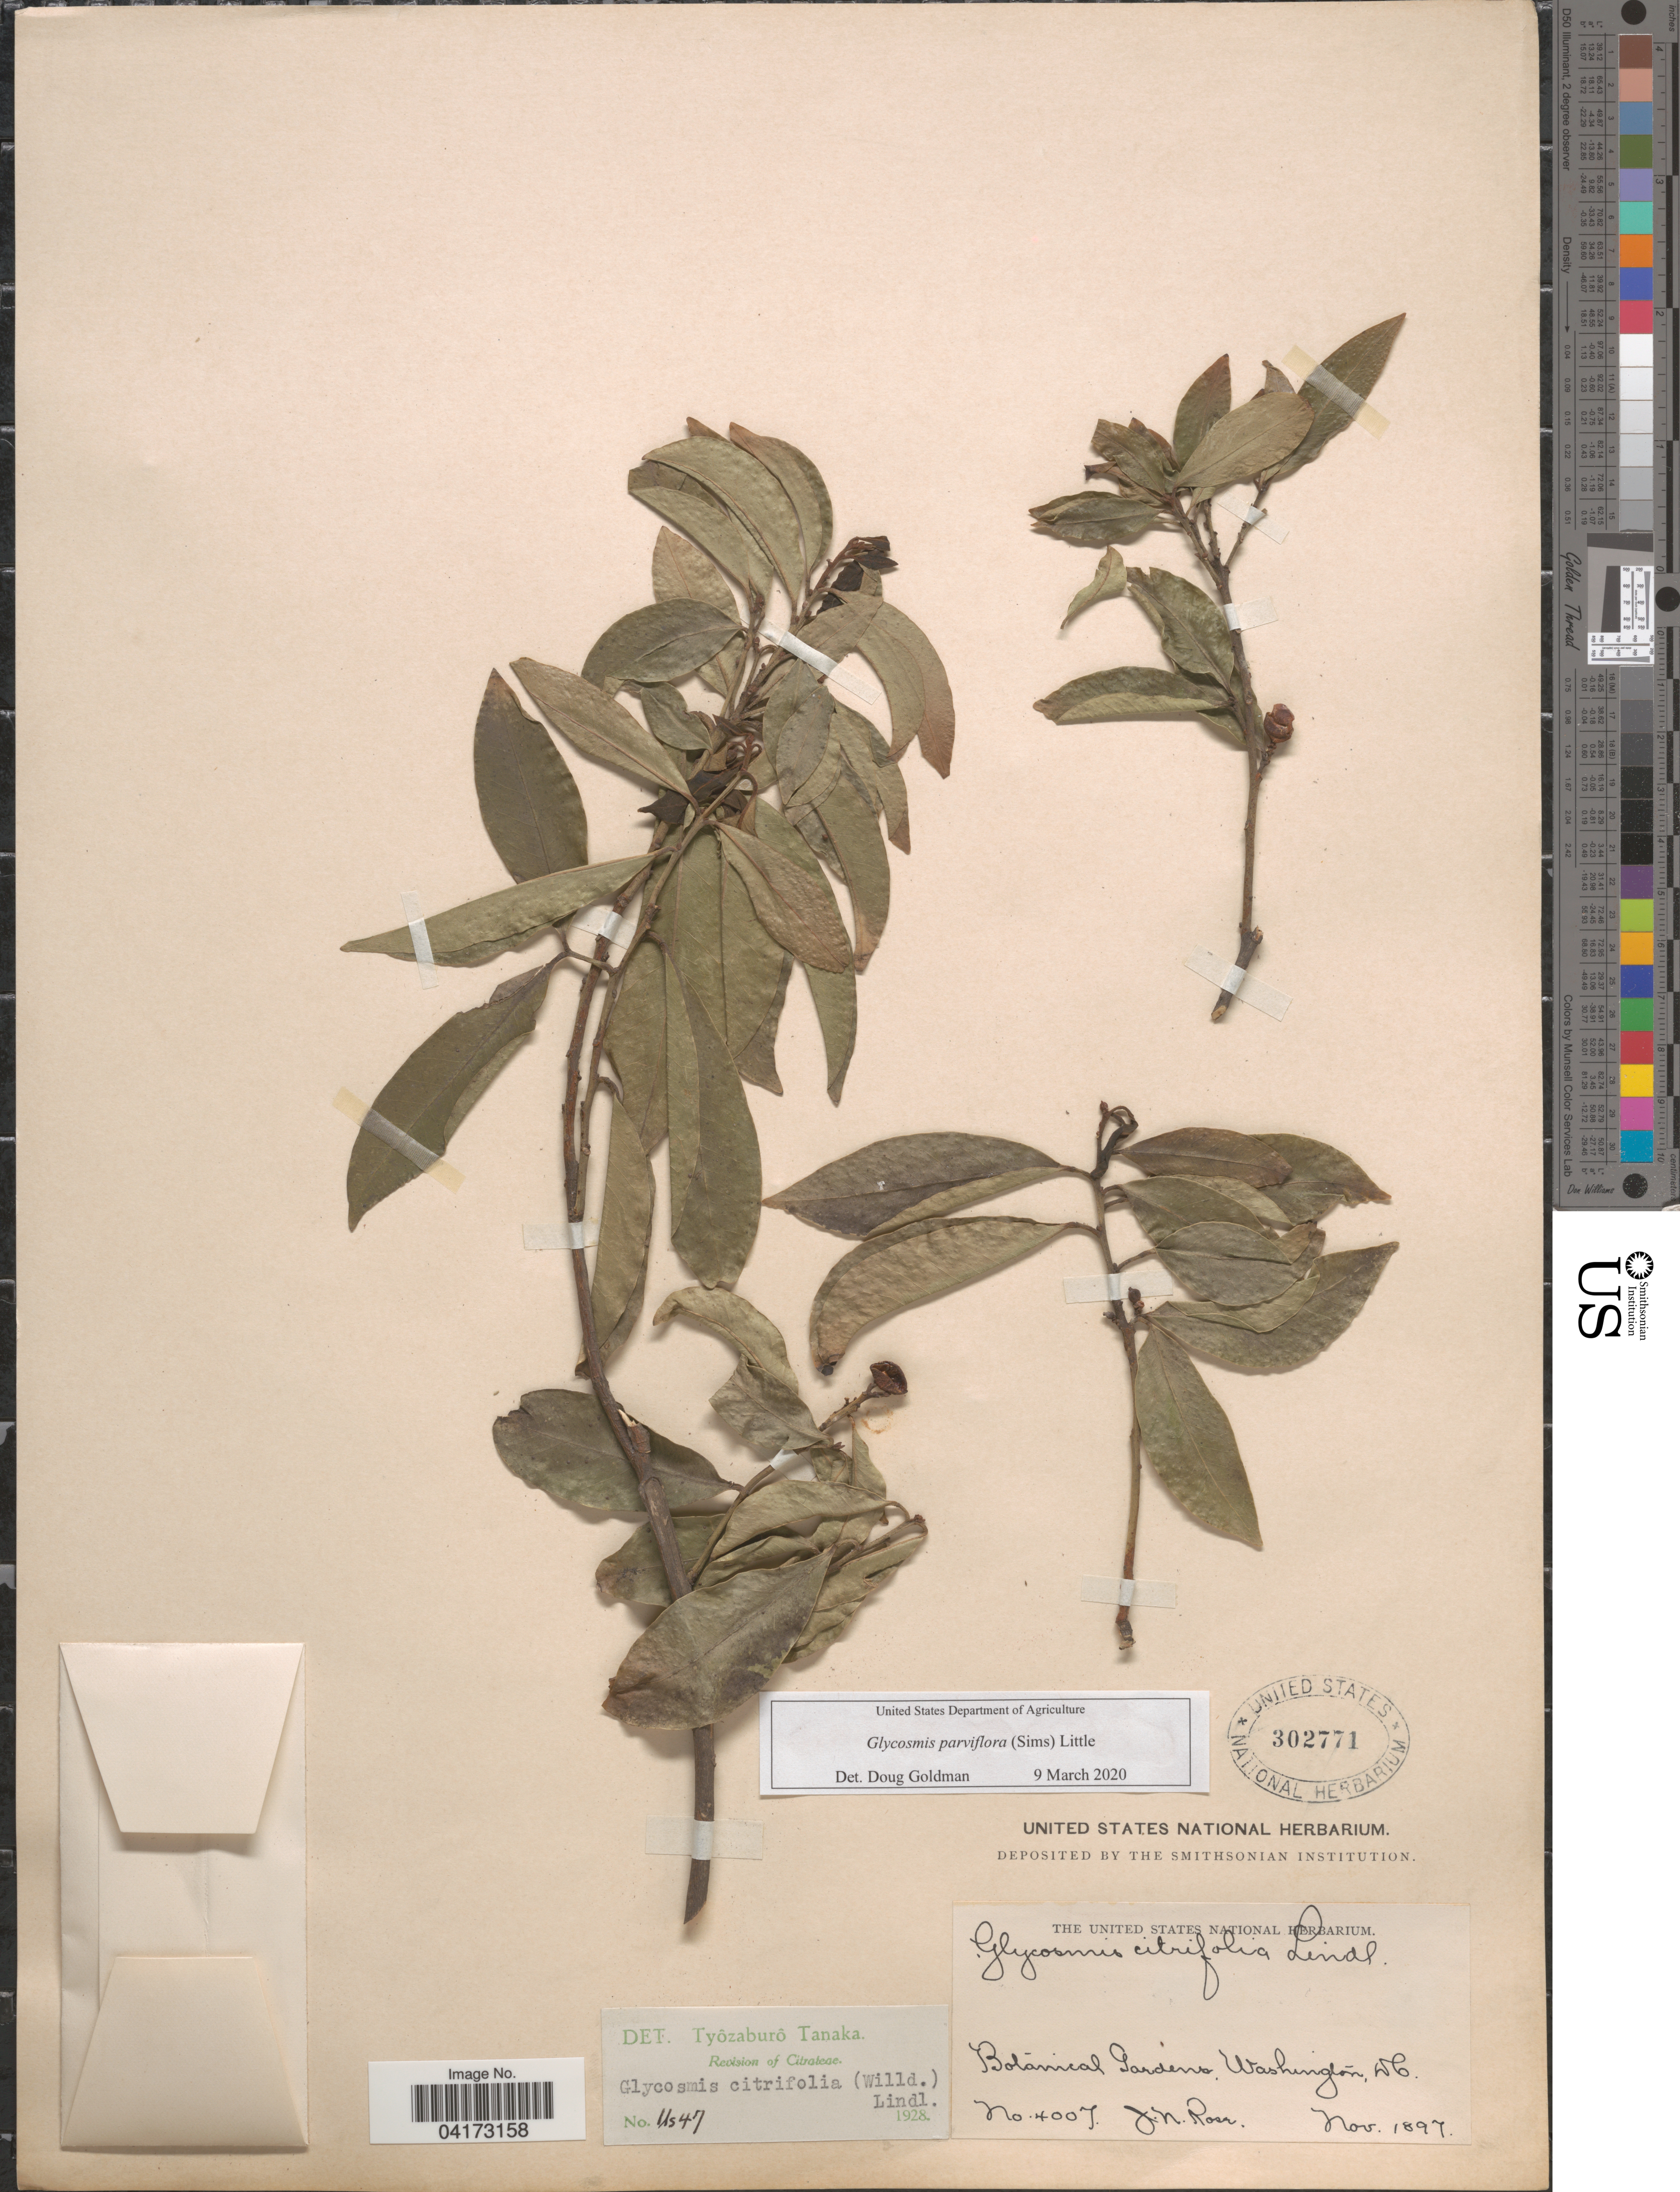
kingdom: Plantae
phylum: Tracheophyta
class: Magnoliopsida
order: Sapindales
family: Rutaceae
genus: Glycosmis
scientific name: Glycosmis parviflora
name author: (Sims) Little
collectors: J. N. Rose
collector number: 4007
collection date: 1897-11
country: United States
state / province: District of Columbia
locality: Botanical Gardens, Washington, DC.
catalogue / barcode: US 302771